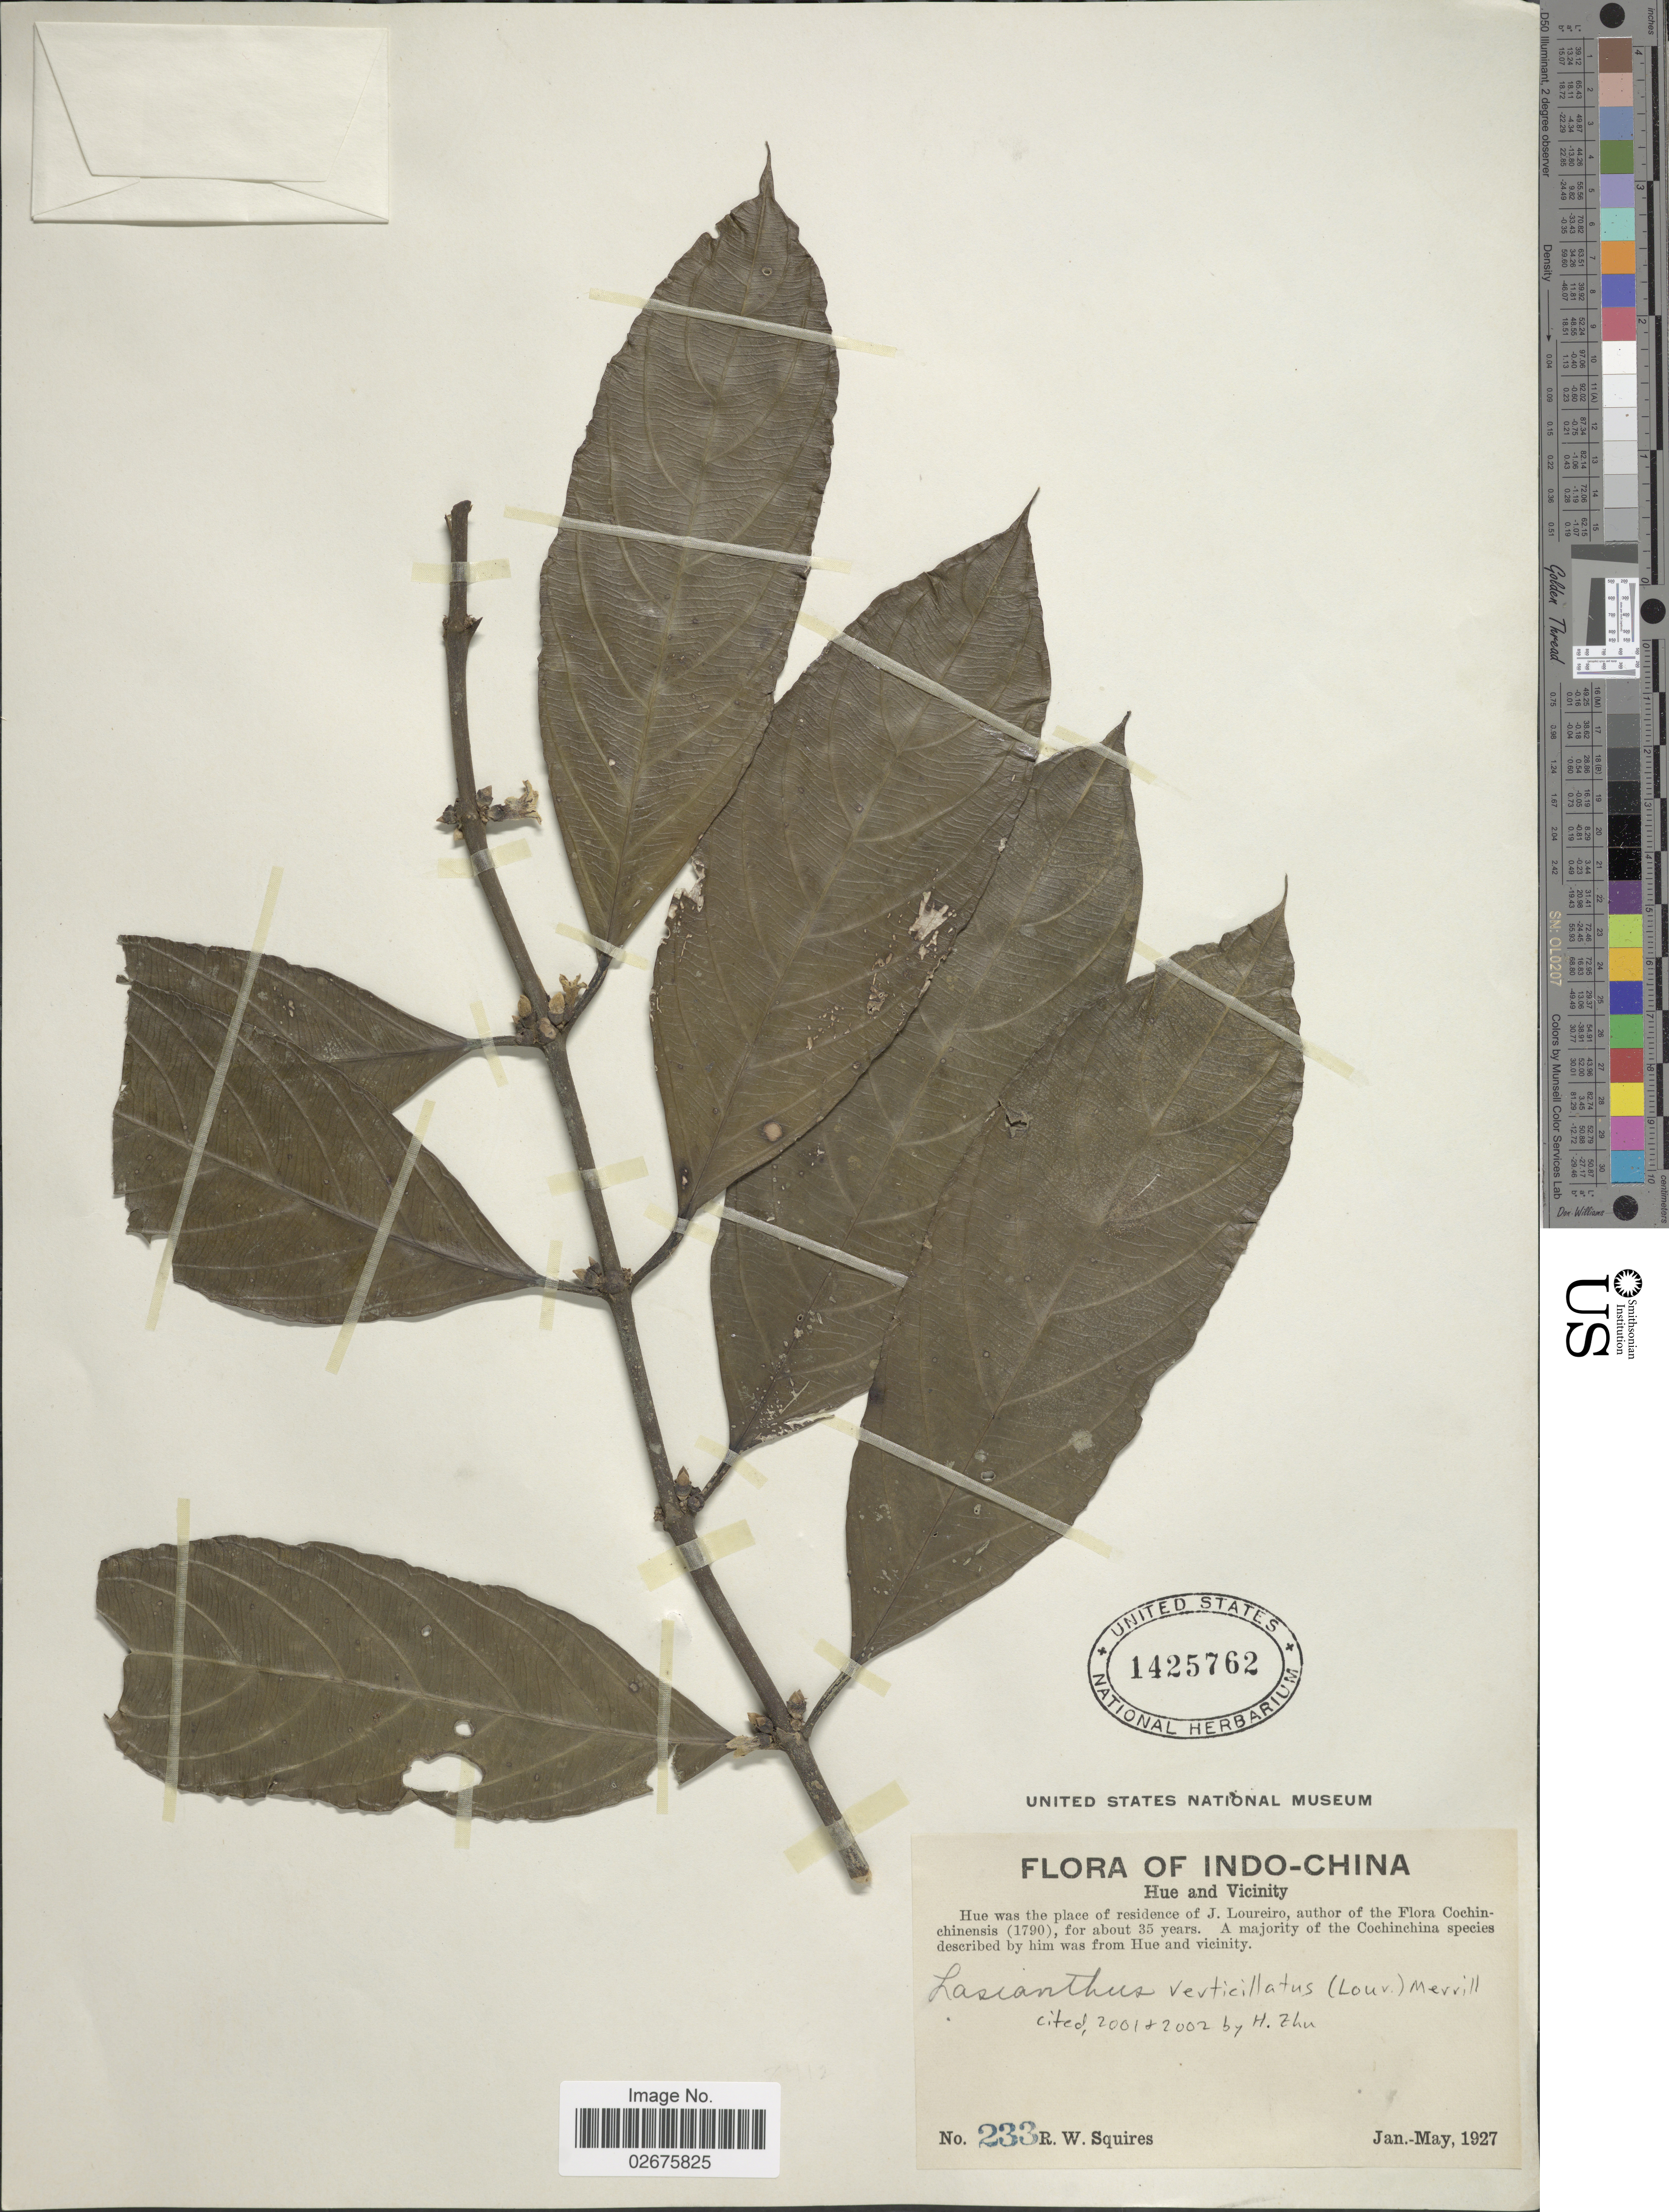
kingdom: Plantae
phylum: Tracheophyta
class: Magnoliopsida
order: Gentianales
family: Rubiaceae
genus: Lasianthus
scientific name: Lasianthus verticillatus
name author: (Lour.) Merr.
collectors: R. Squires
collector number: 233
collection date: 1927-01/1927-05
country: Vietnam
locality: Indo-China, Hue and Vicinity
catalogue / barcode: US 1425762